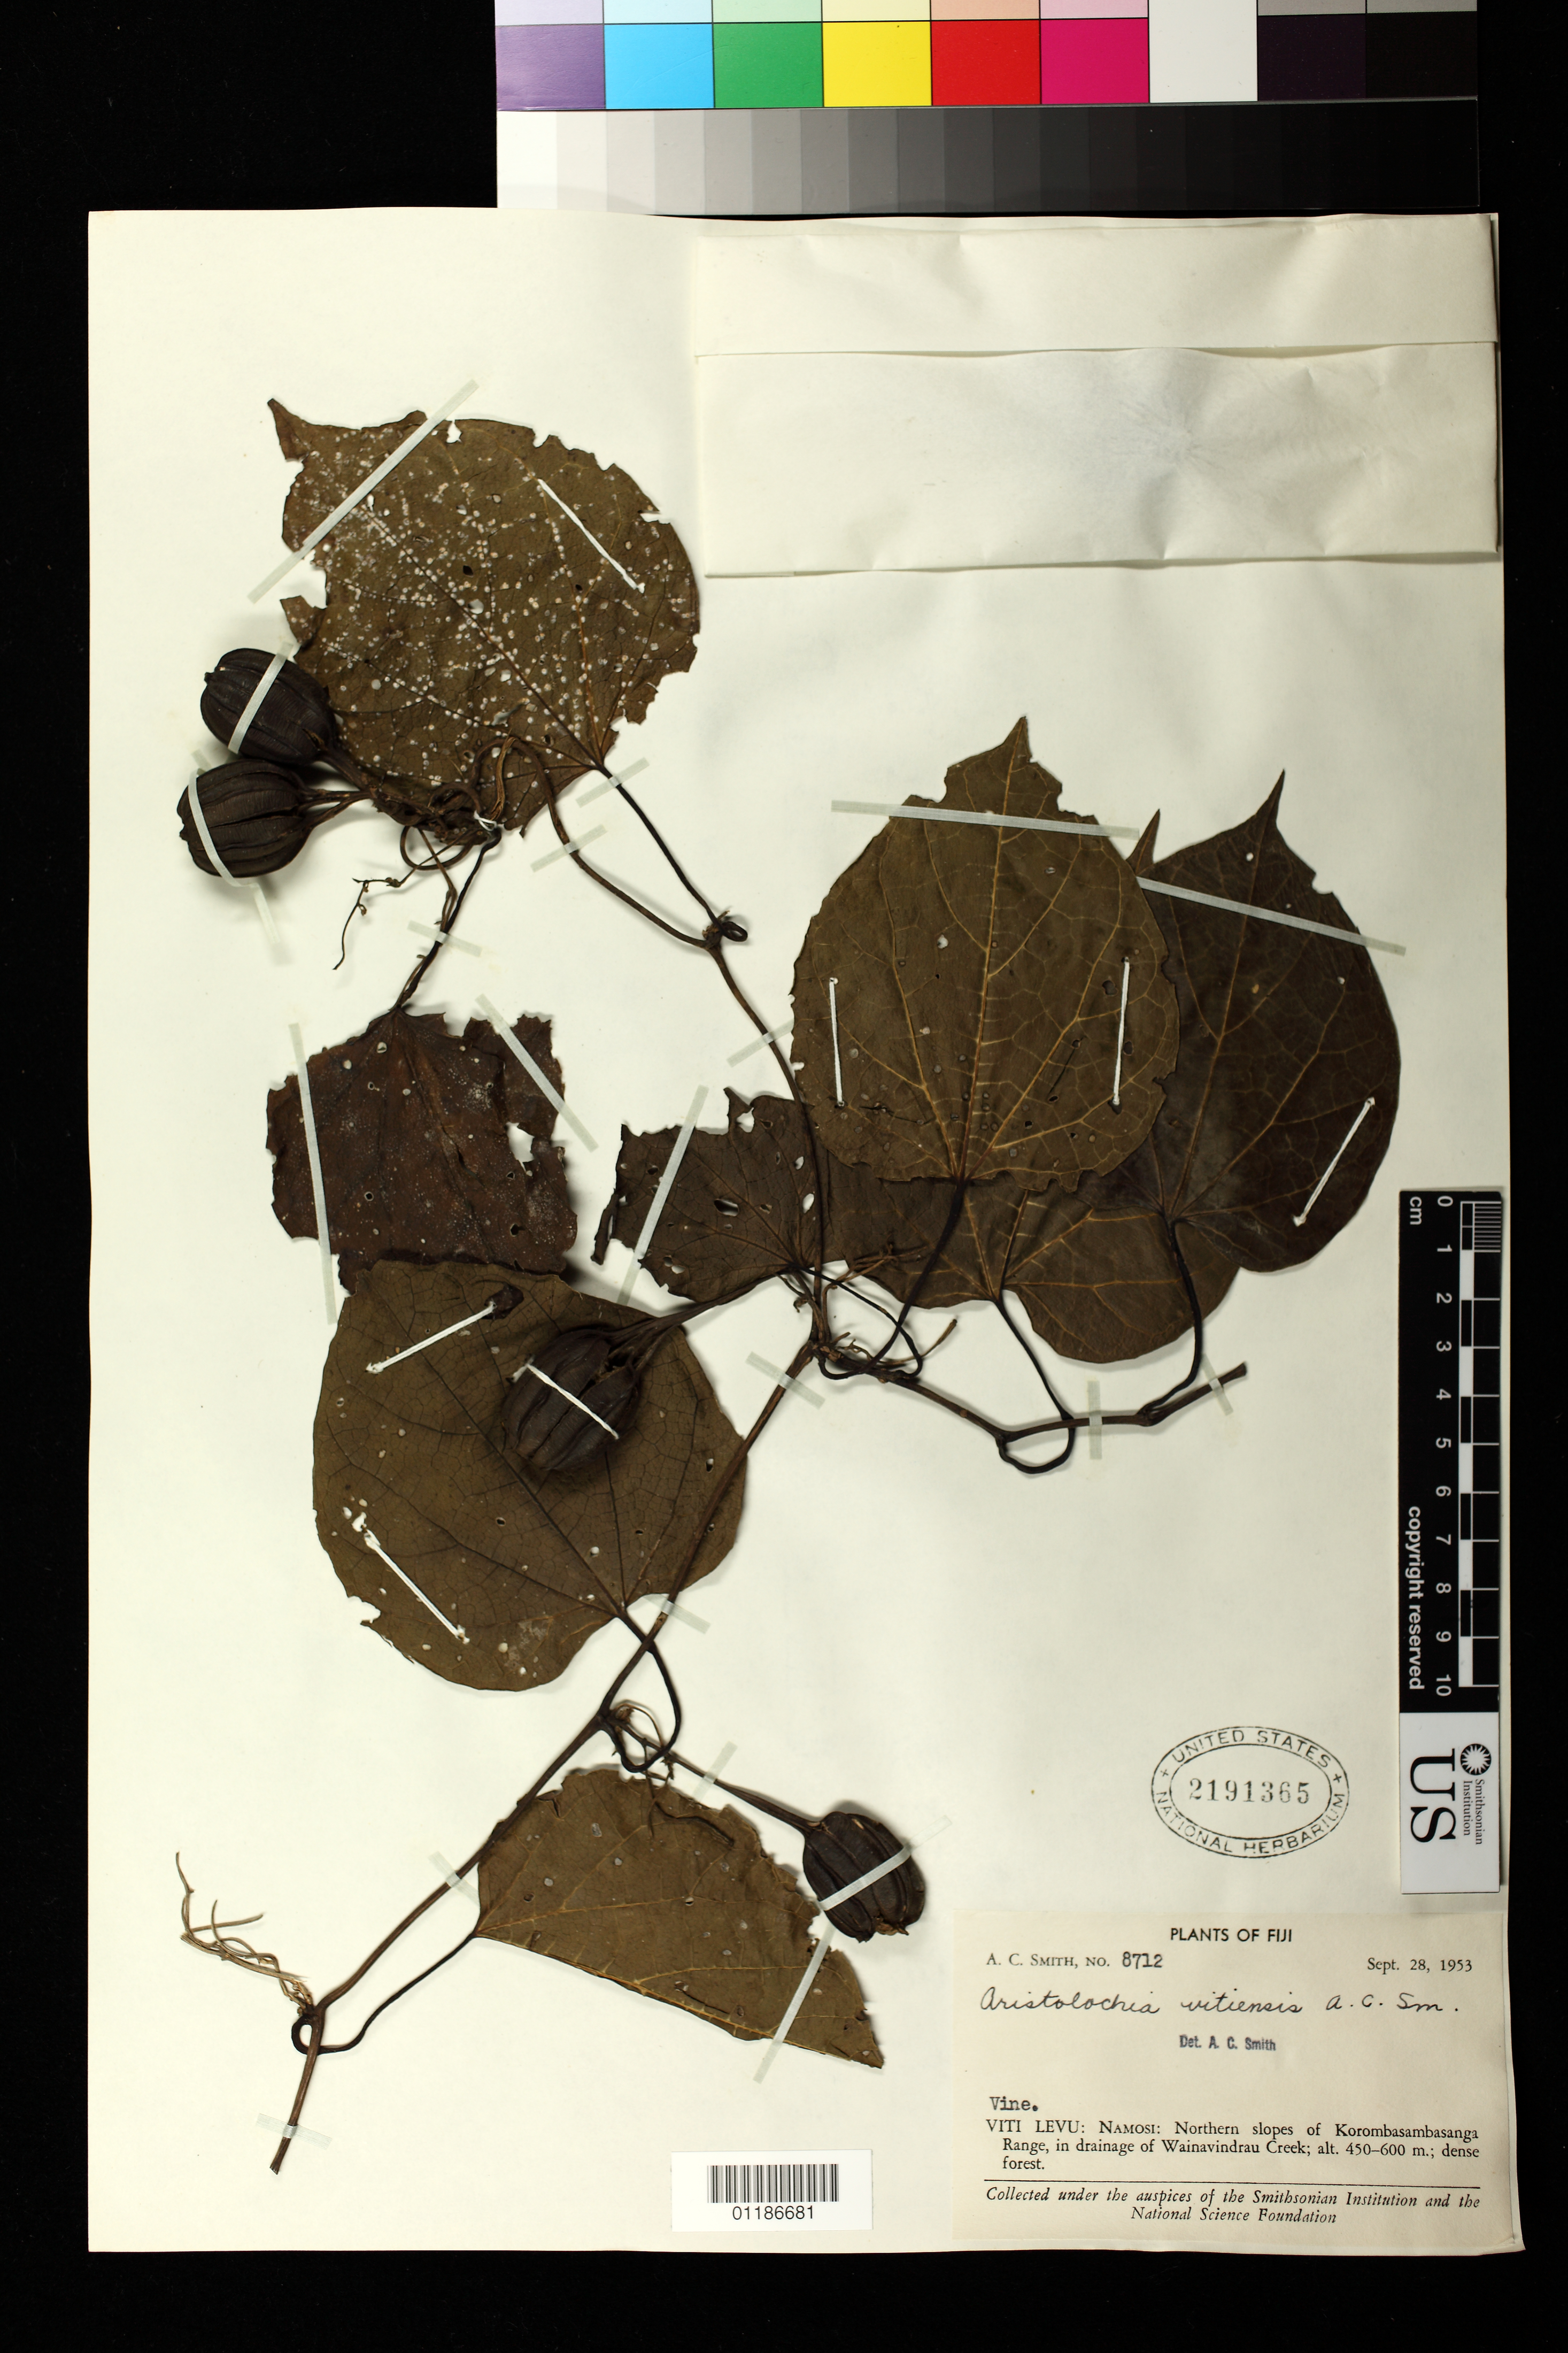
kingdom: Plantae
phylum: Tracheophyta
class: Magnoliopsida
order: Piperales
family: Aristolochiaceae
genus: Aristolochia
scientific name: Aristolochia vitiensis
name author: A.C. Sm.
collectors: A. C. Smith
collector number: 8712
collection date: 1953-09-28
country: Fiji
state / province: Central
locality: Viti Levu. Namosi: Northern slopes of Korombasambasanga Range, in drainage of Wainavindrau Creek.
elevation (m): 450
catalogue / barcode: US 2191365